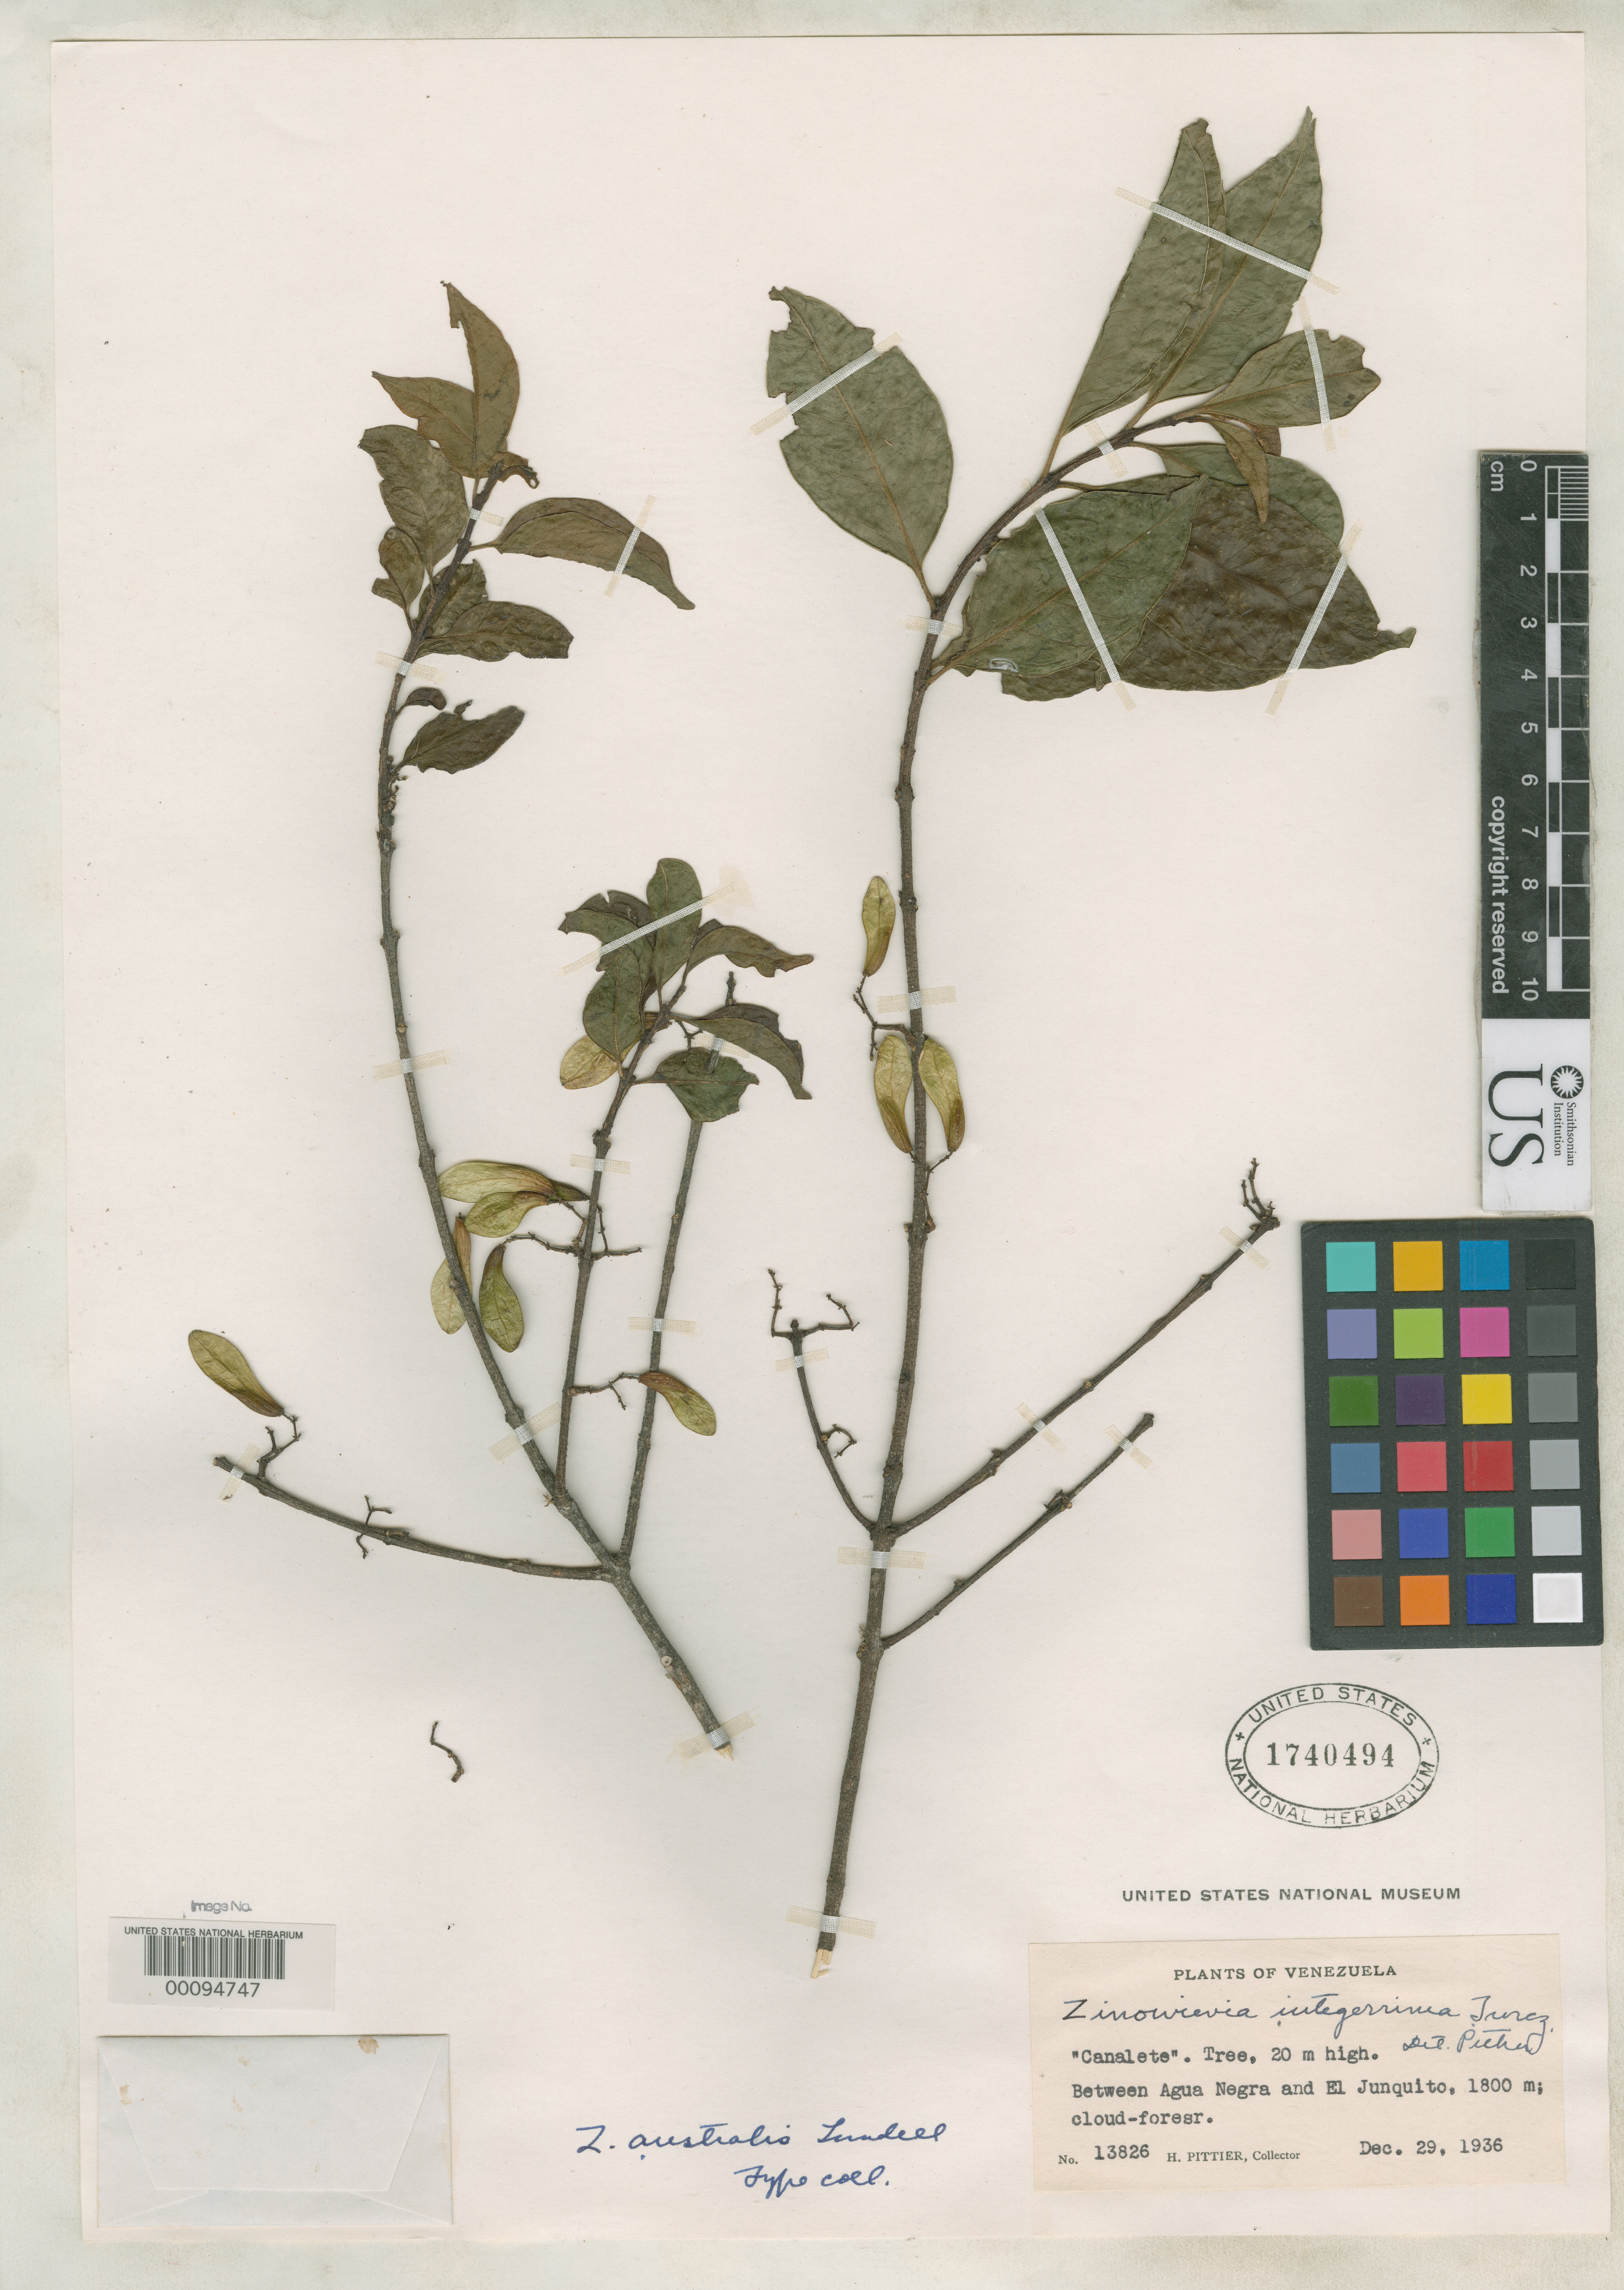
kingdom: Plantae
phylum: Tracheophyta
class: Magnoliopsida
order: Celastrales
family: Celastraceae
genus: Zinowiewia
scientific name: Zinowiewia australis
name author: Lundell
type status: Isotype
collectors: H. F. Pittier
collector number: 13826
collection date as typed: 29 Dec 1936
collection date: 1936-12-29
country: Venezuela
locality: Between Agua Negra and El Junquito.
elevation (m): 1800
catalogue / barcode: US 1740494